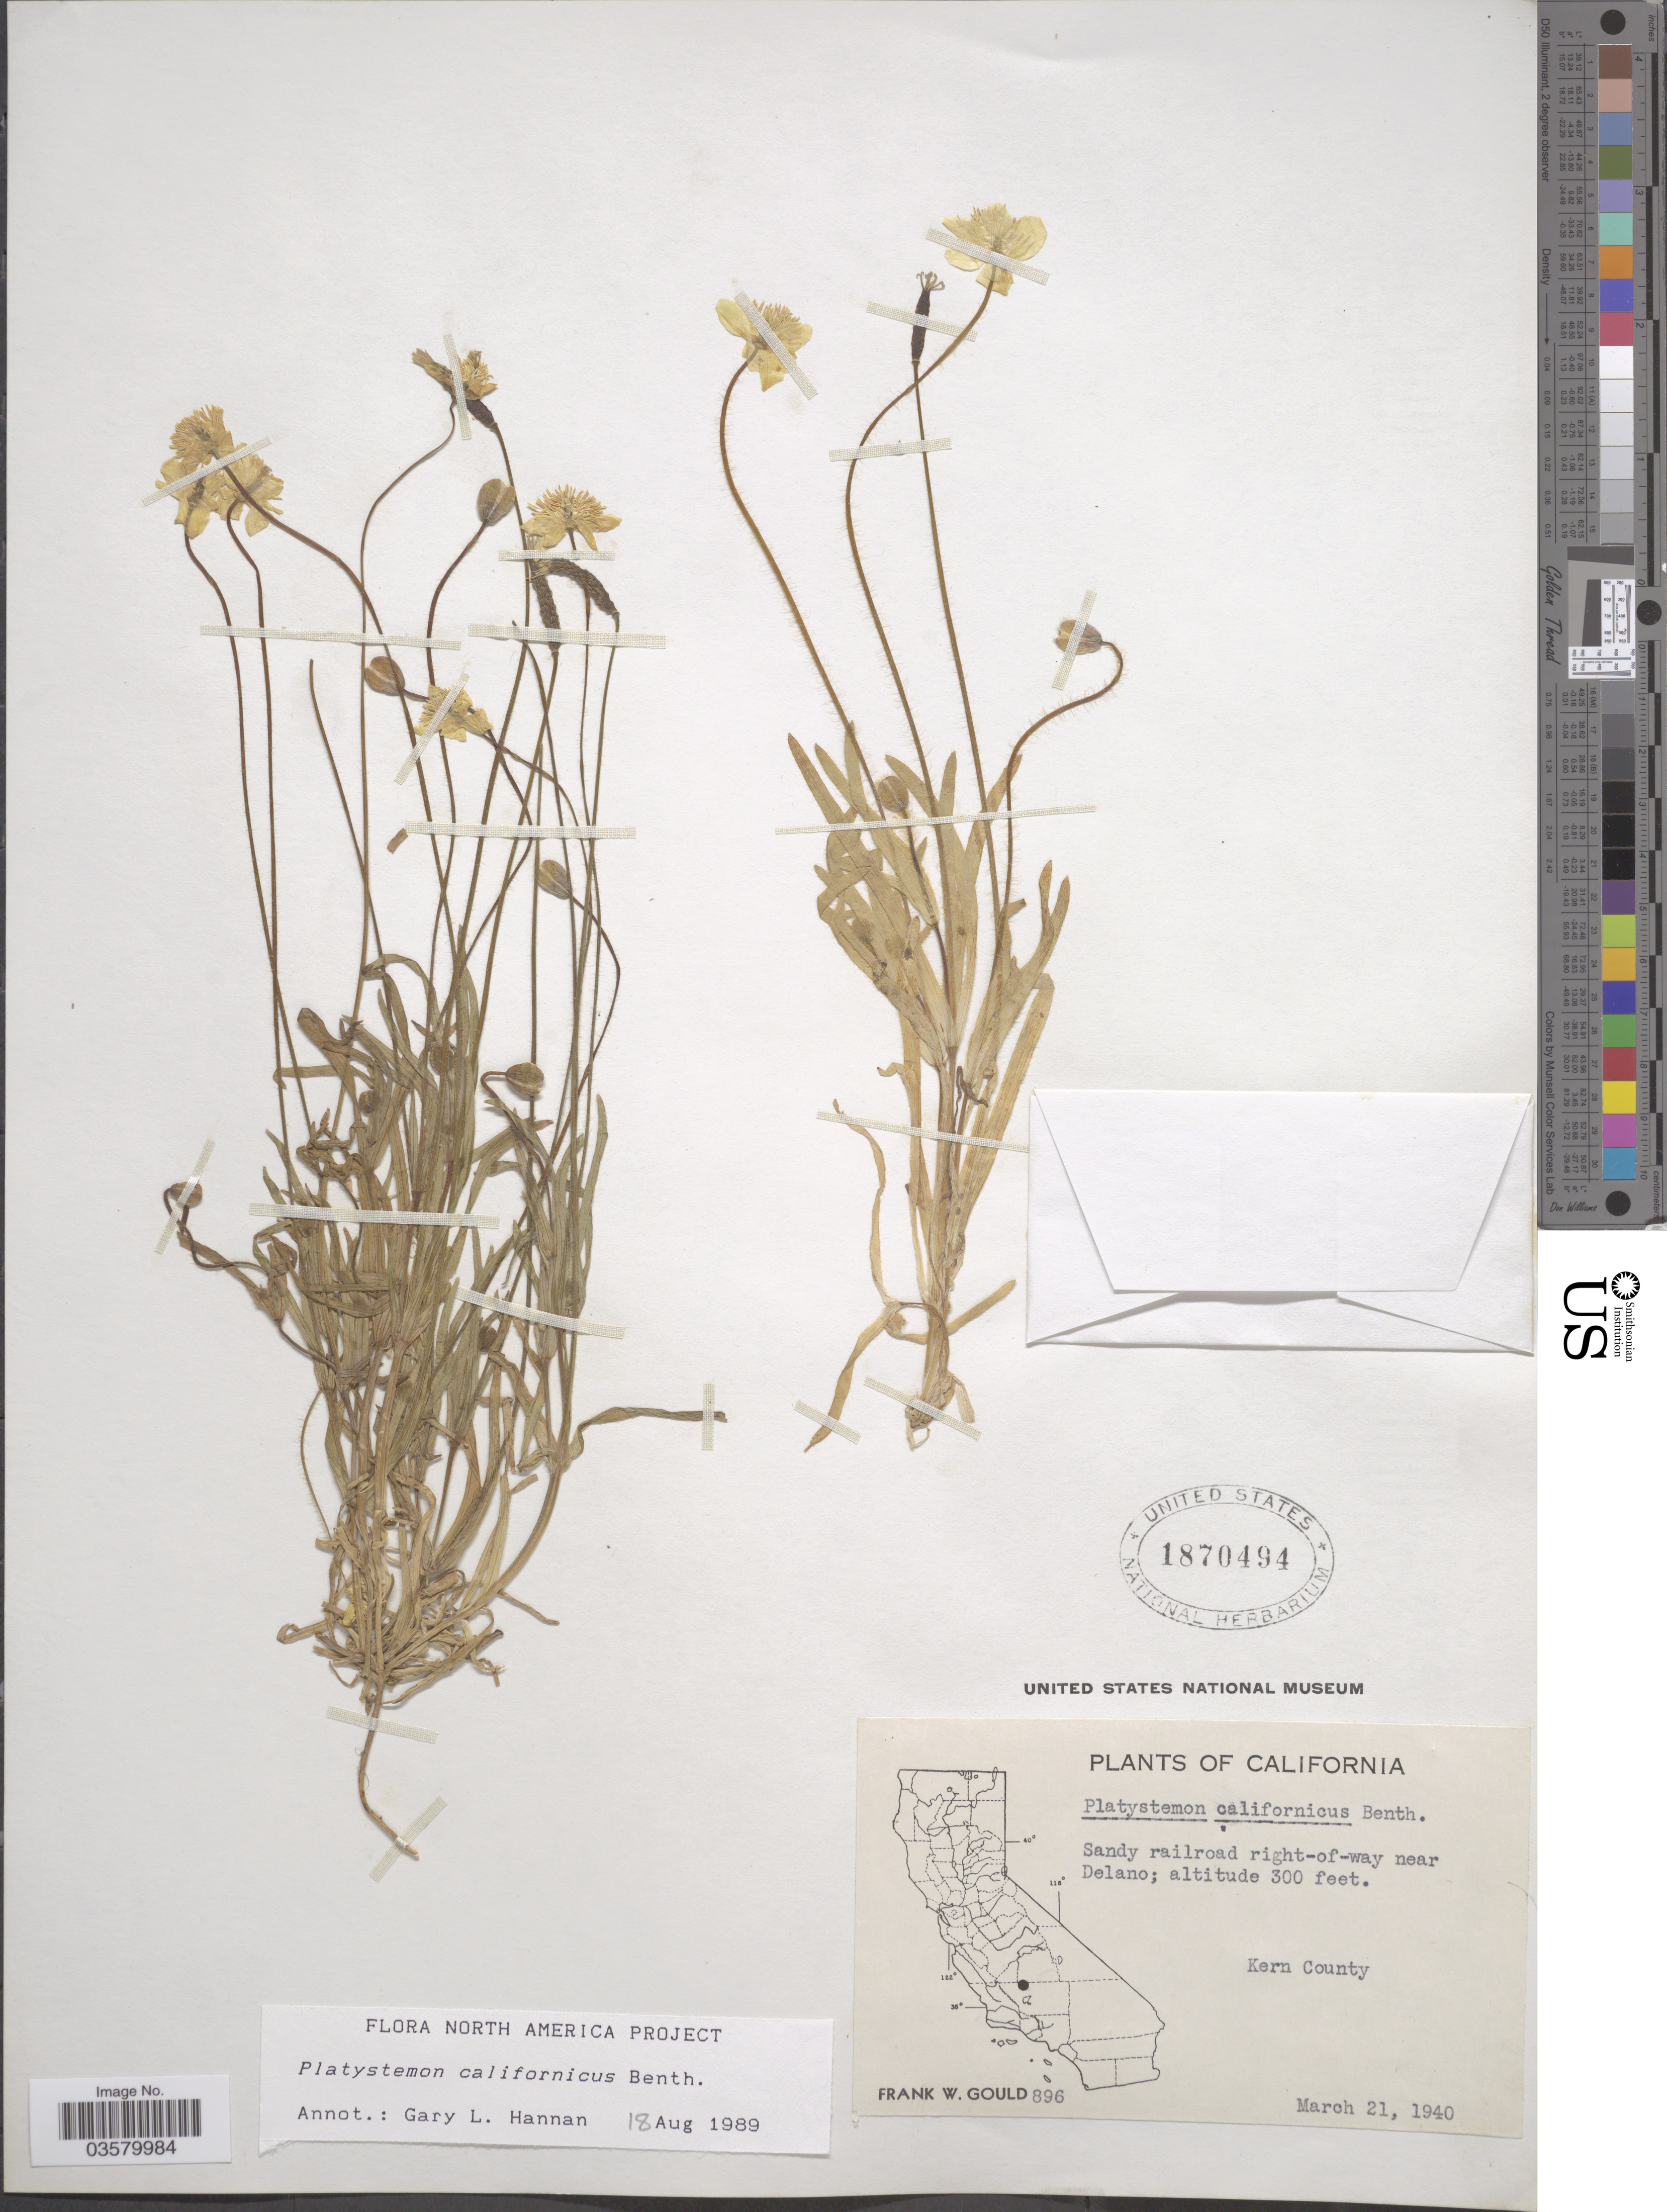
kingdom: Plantae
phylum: Tracheophyta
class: Magnoliopsida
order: Ranunculales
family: Papaveraceae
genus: Platystemon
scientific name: Platystemon californicus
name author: Benth.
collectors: F. W. Gould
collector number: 896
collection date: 1940-03-21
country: United States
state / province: California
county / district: Kern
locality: Sandy railroad right-of-way near Delano. Kern County.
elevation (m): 91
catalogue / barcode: US 1870494